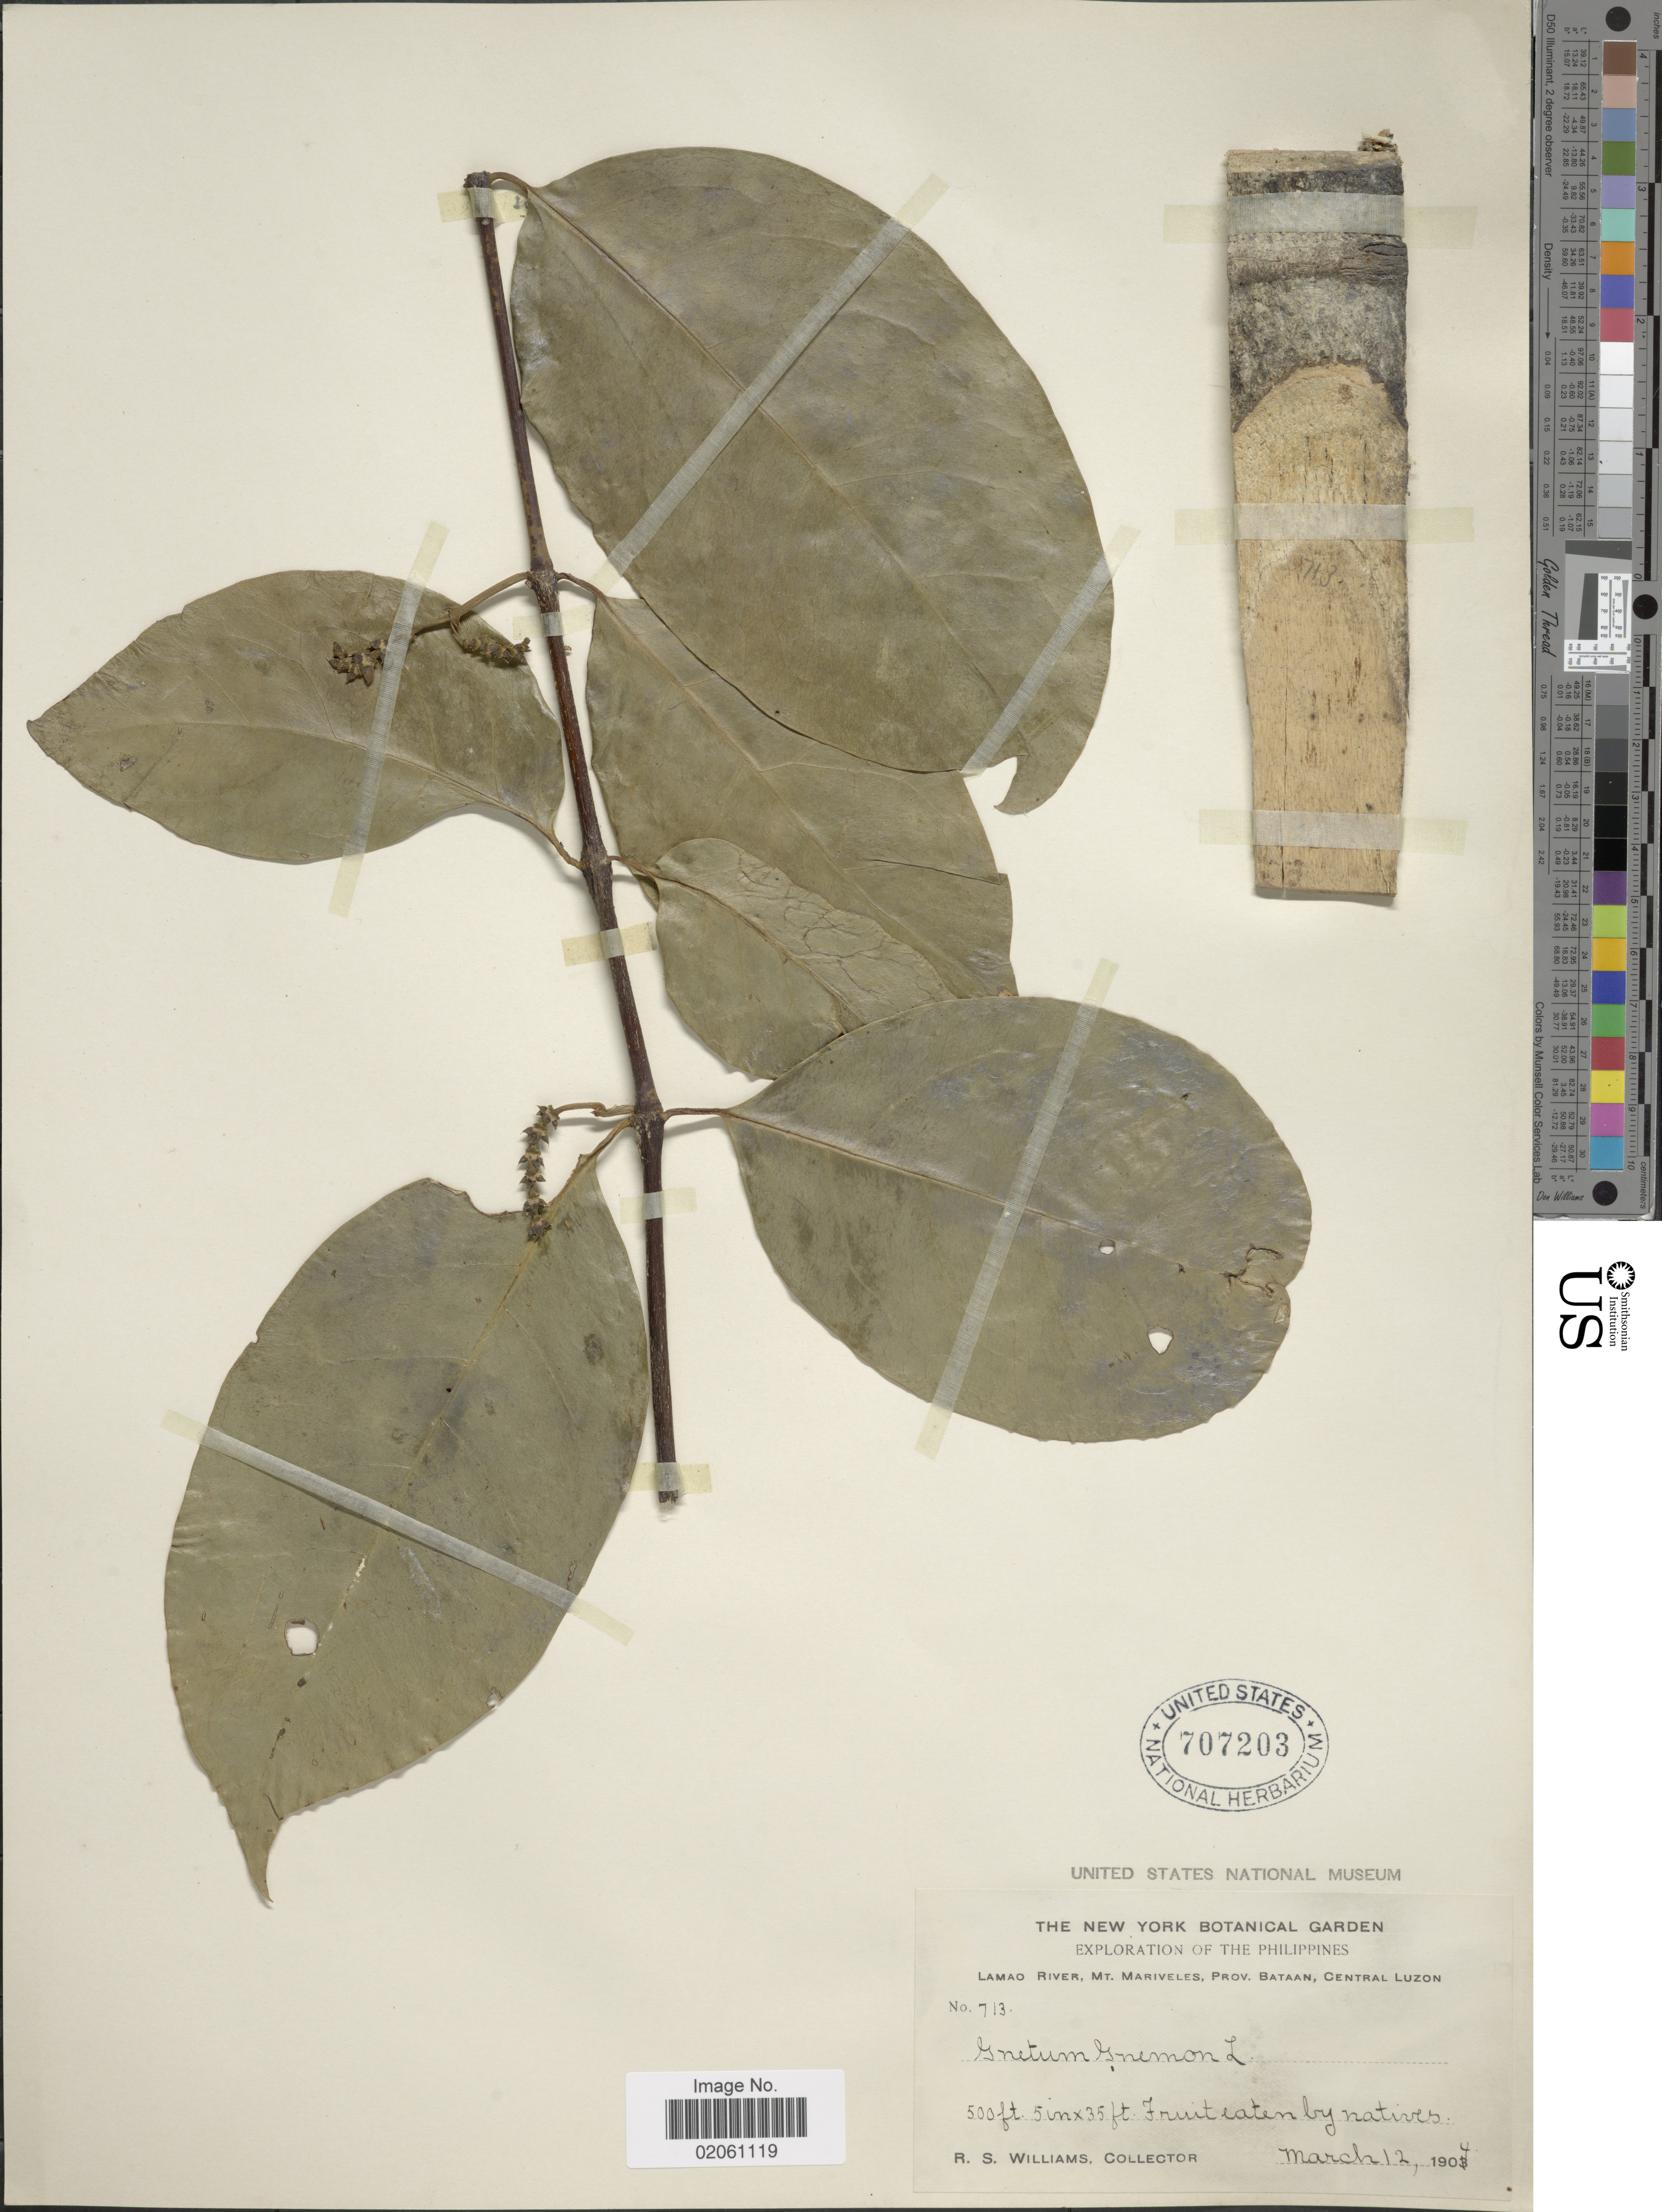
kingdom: Plantae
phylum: Tracheophyta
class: Gnetopsida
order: Gnetales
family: Gnetaceae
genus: Gnetum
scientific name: Gnetum gnemon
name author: L.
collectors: R. S. Williams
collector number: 713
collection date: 1904-03-12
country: Philippines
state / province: Central Luzon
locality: Lamao River, Mt. Mariveles, Prov. Bataan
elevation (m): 152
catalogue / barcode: US 707203